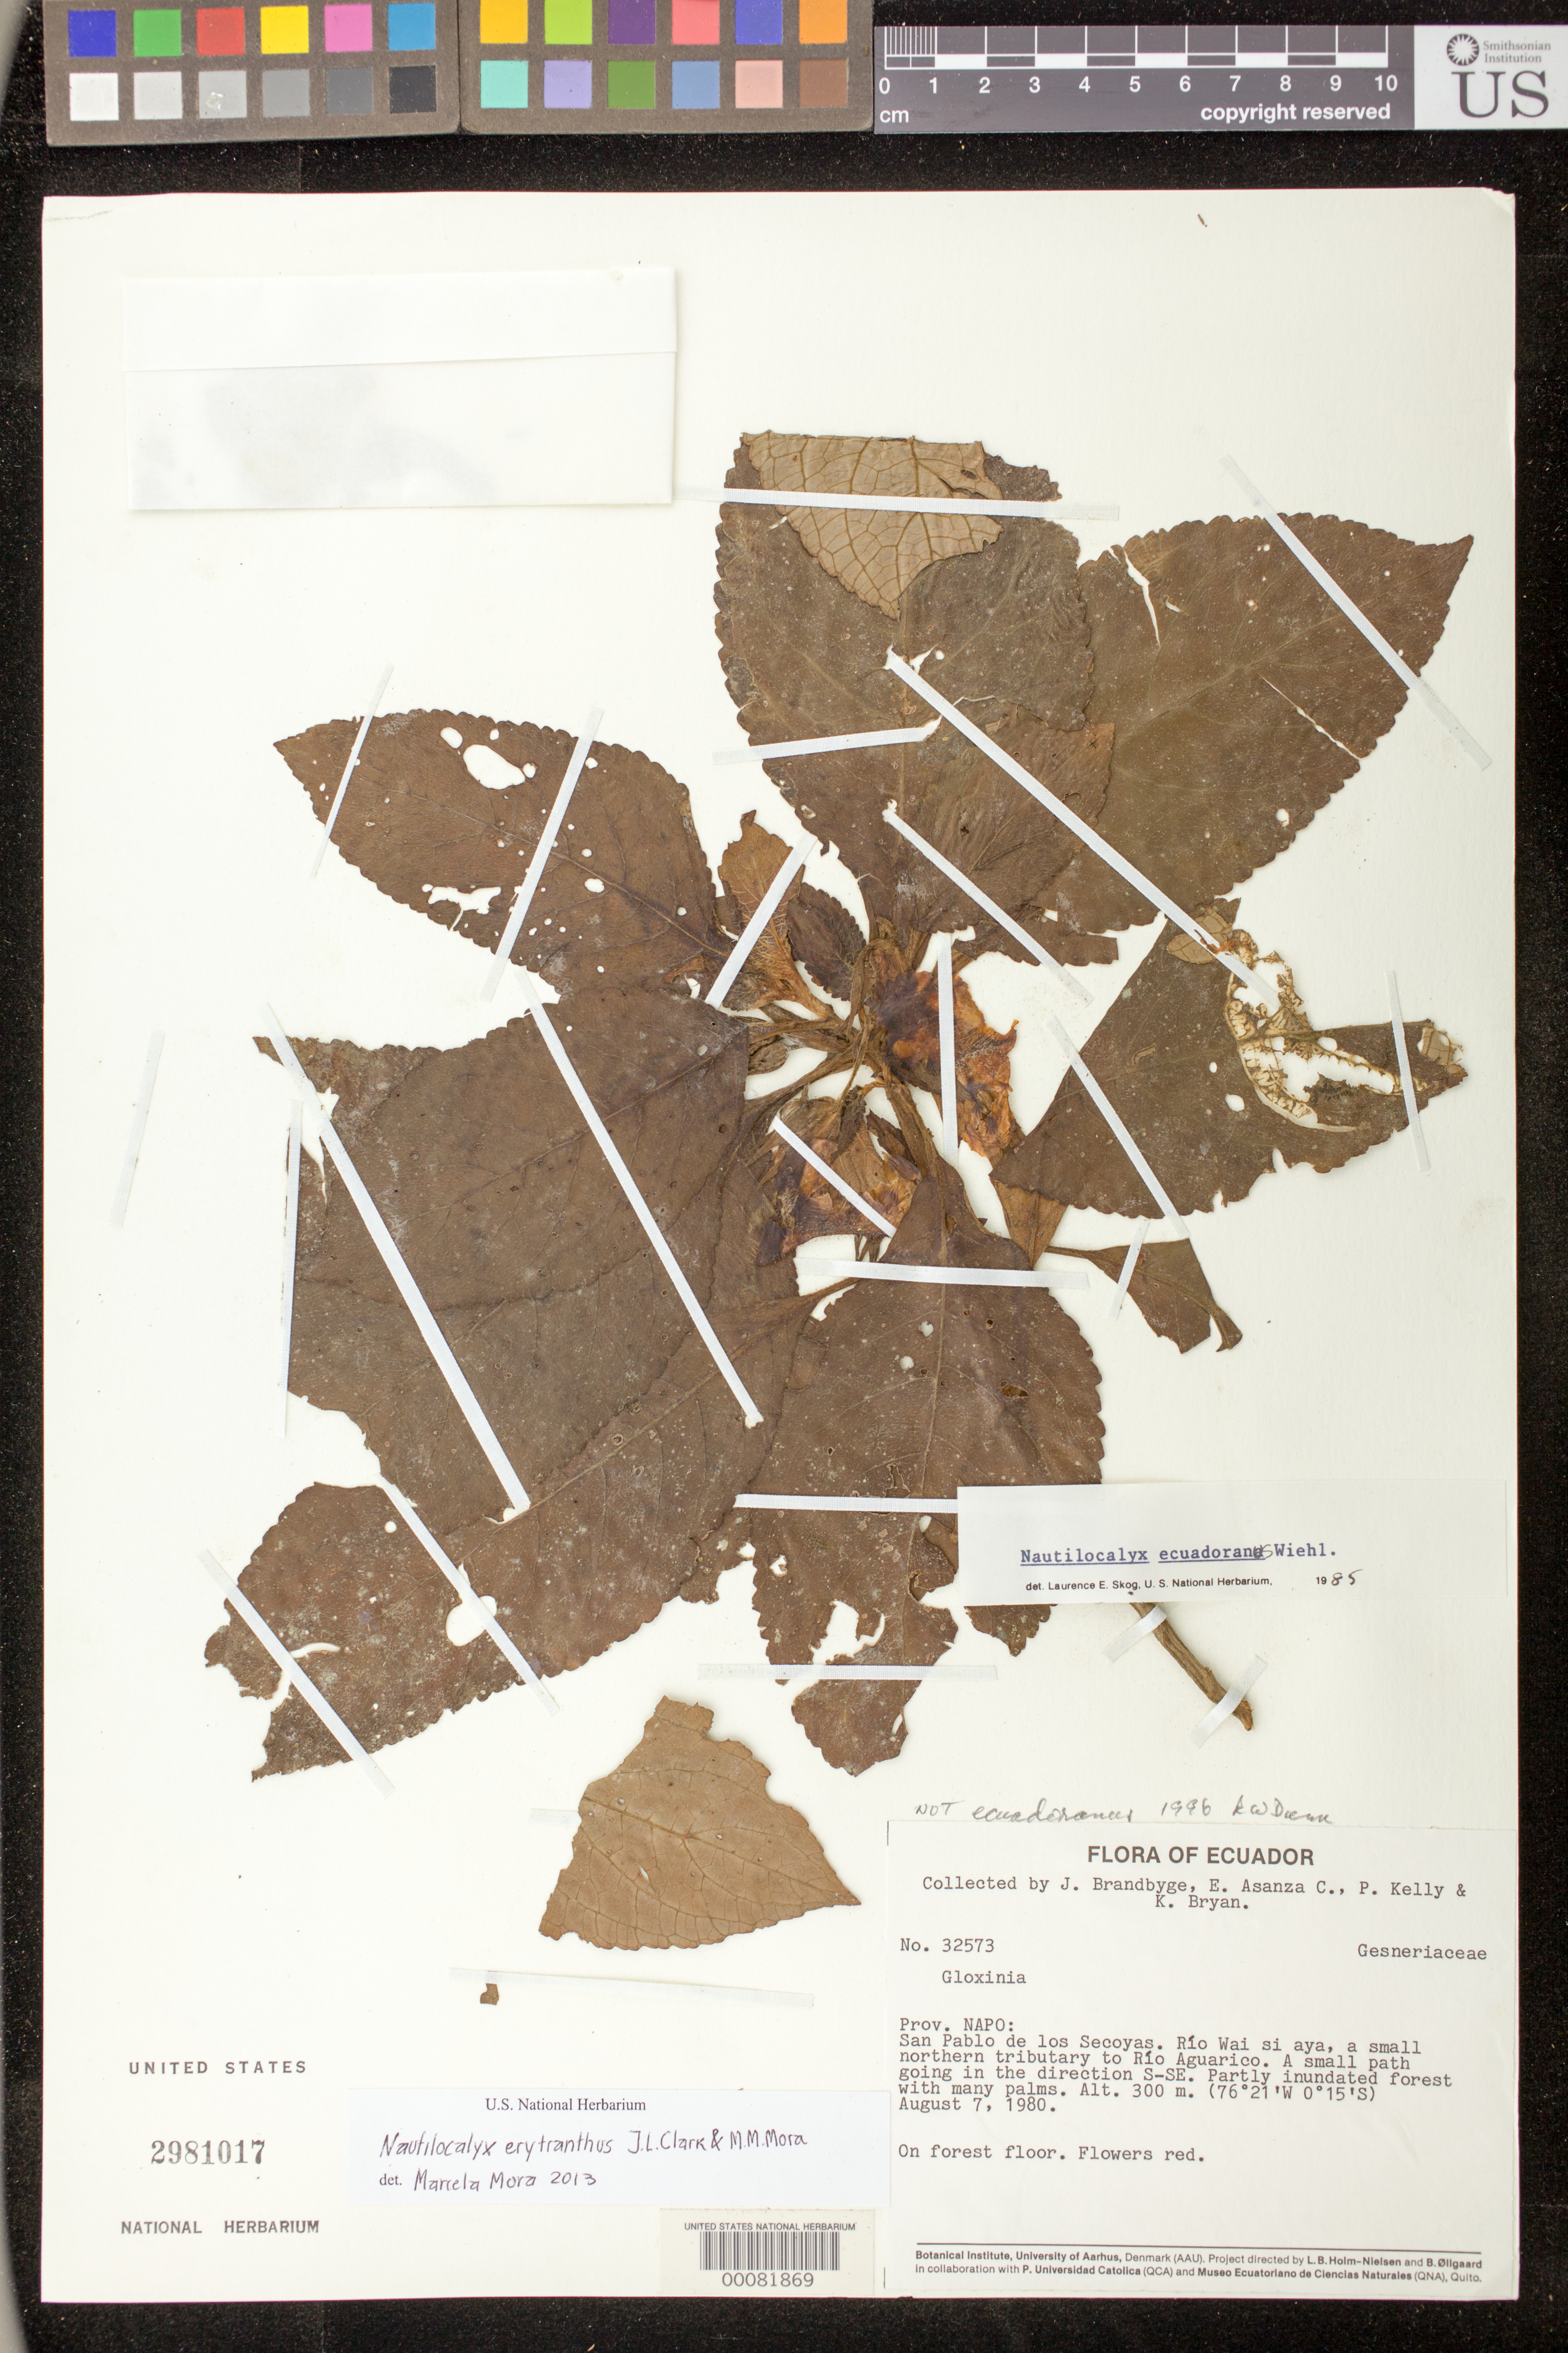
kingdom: Plantae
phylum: Tracheophyta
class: Magnoliopsida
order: Lamiales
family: Gesneriaceae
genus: Nautilocalyx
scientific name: Nautilocalyx erytranthus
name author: J.L. Clark & M.M. Mora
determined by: Mora, M. Marcela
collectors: J. Brandbyge, E. Asanza C., P. Kelly & K. Bryan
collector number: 32573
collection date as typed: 07 Aug 1980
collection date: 1980-08-07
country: Ecuador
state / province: Sucumbíos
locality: Napo.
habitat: Partly inundated forest with many palms; on forest floor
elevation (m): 300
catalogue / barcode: US 2981017